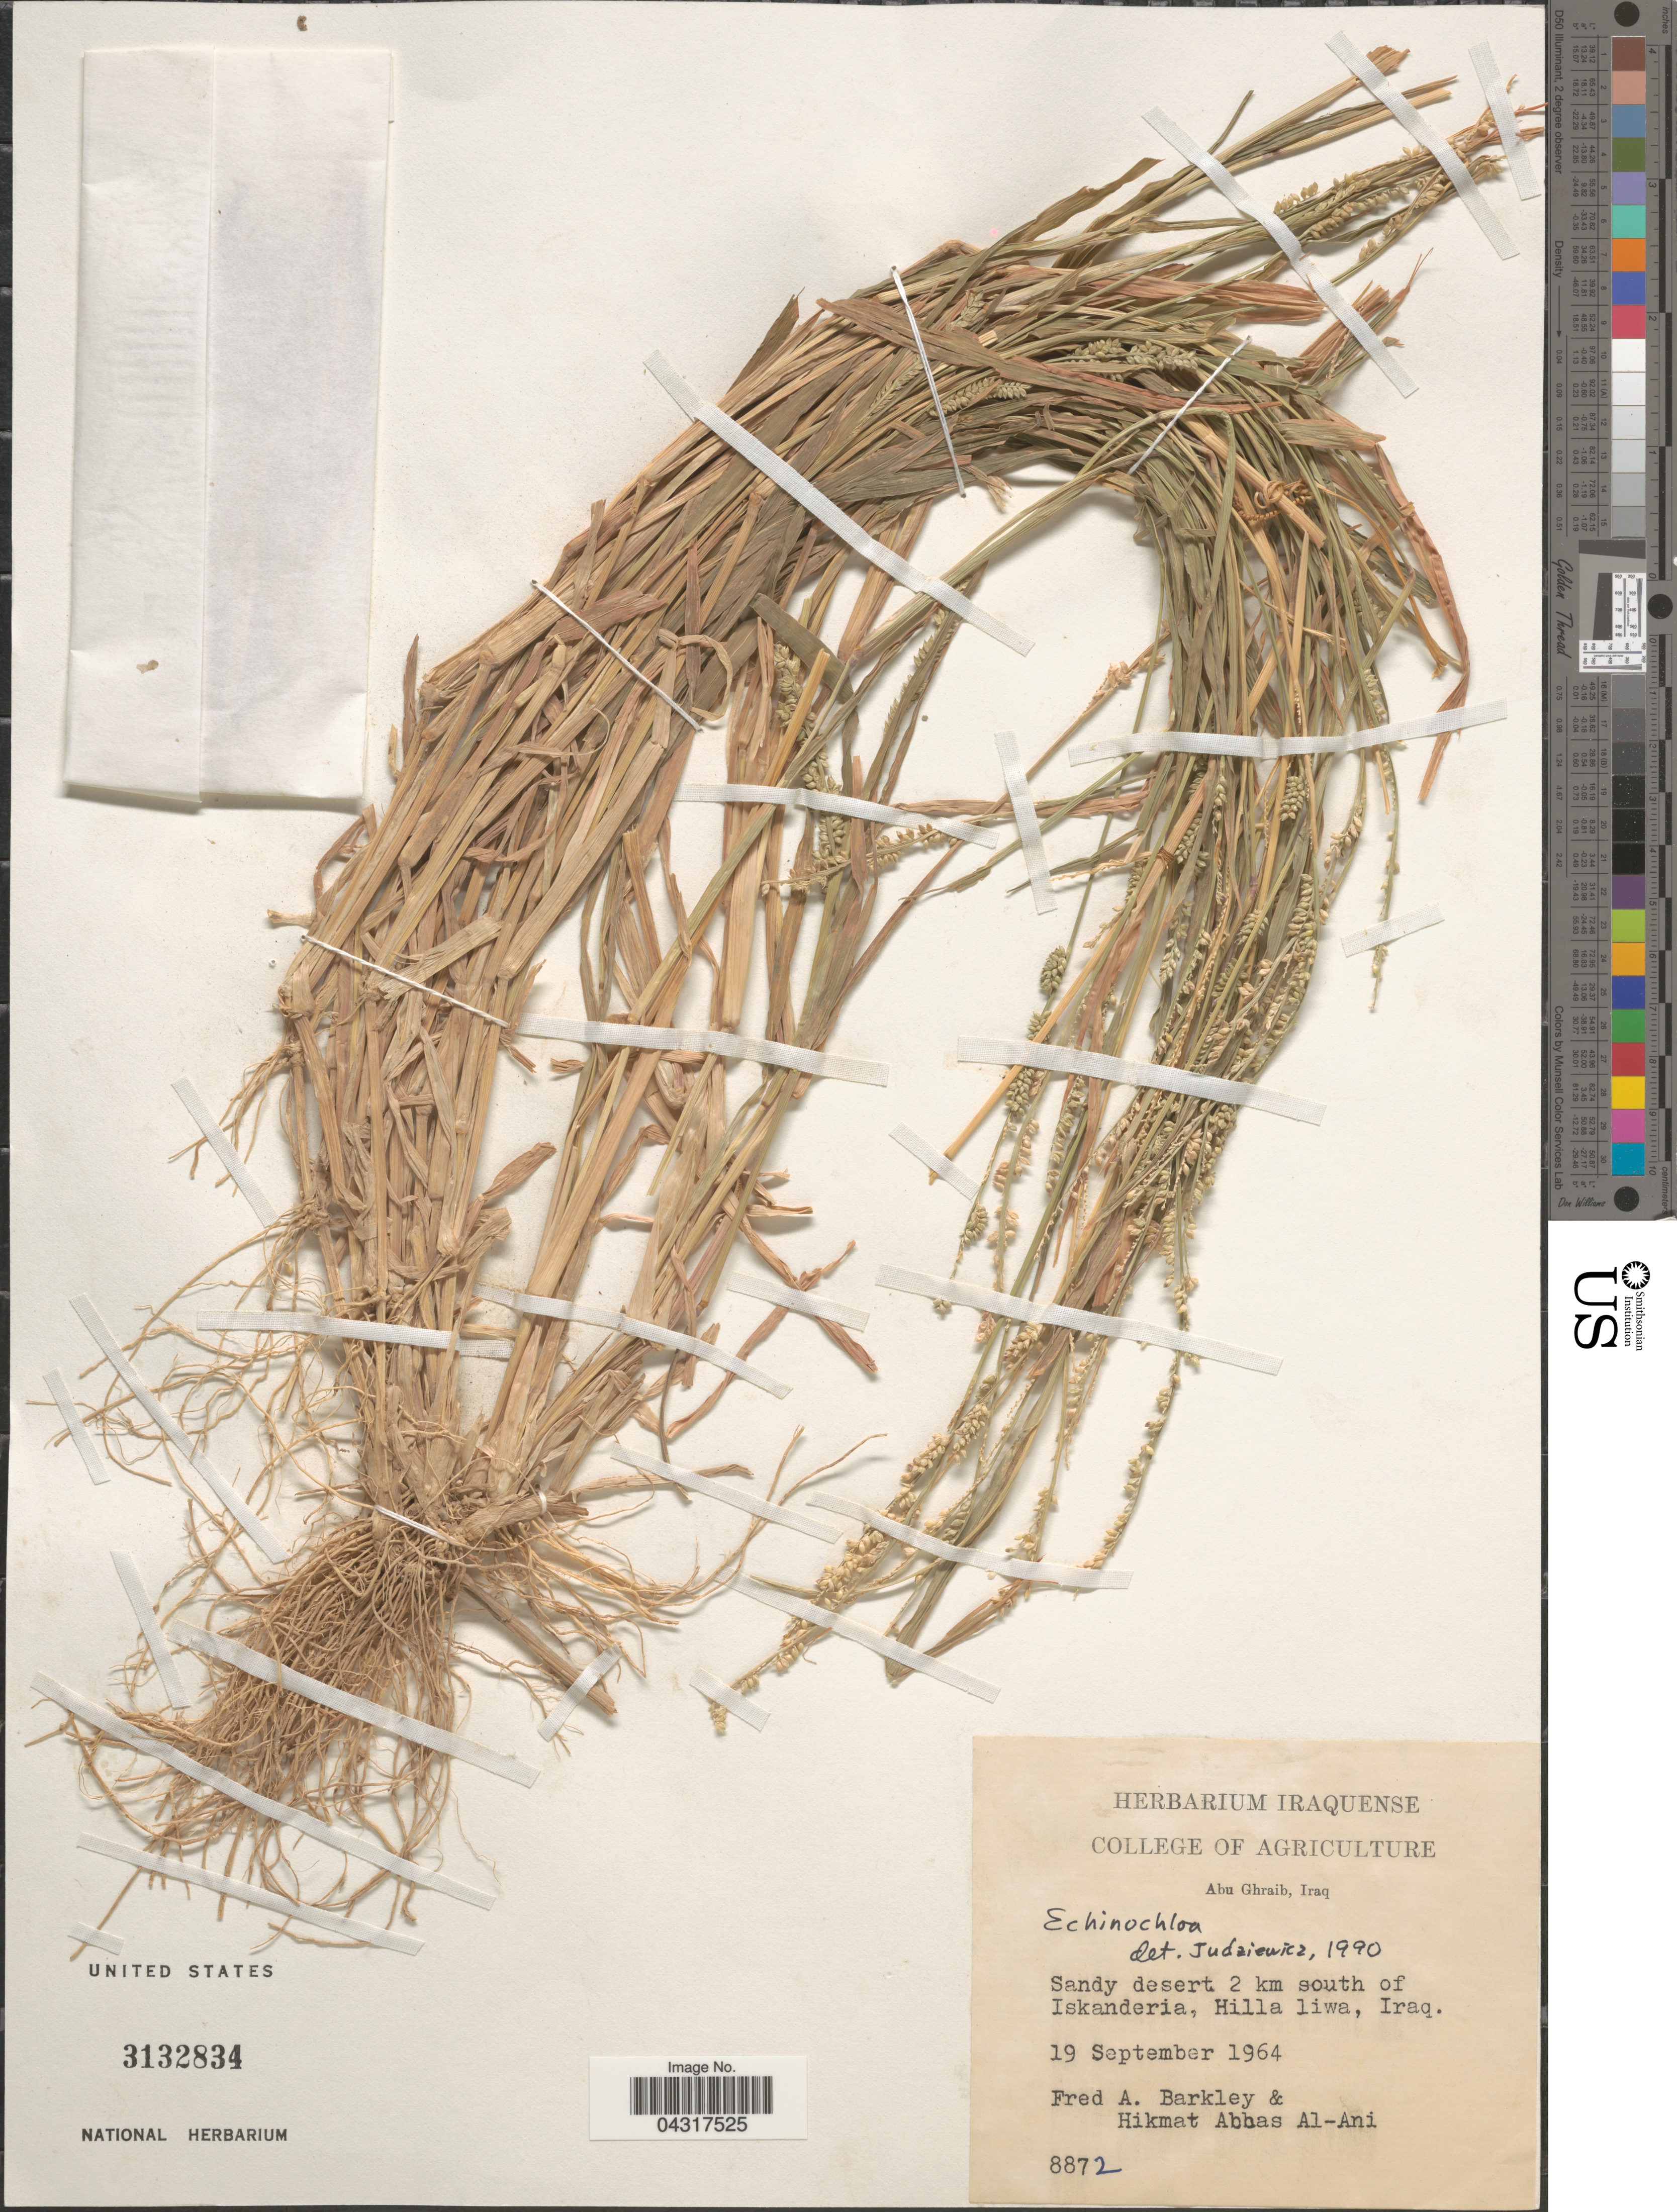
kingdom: Plantae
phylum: Tracheophyta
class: Liliopsida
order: Poales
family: Poaceae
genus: Echinochloa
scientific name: Echinochloa sp.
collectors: F. A. Barkley & H. Al-Ani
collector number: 8872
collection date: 1964-09-19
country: Iraq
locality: Abu Ghraib. Sandy desert 2 km south of Iskanderia, Hilla liwa.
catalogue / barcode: US 3132834